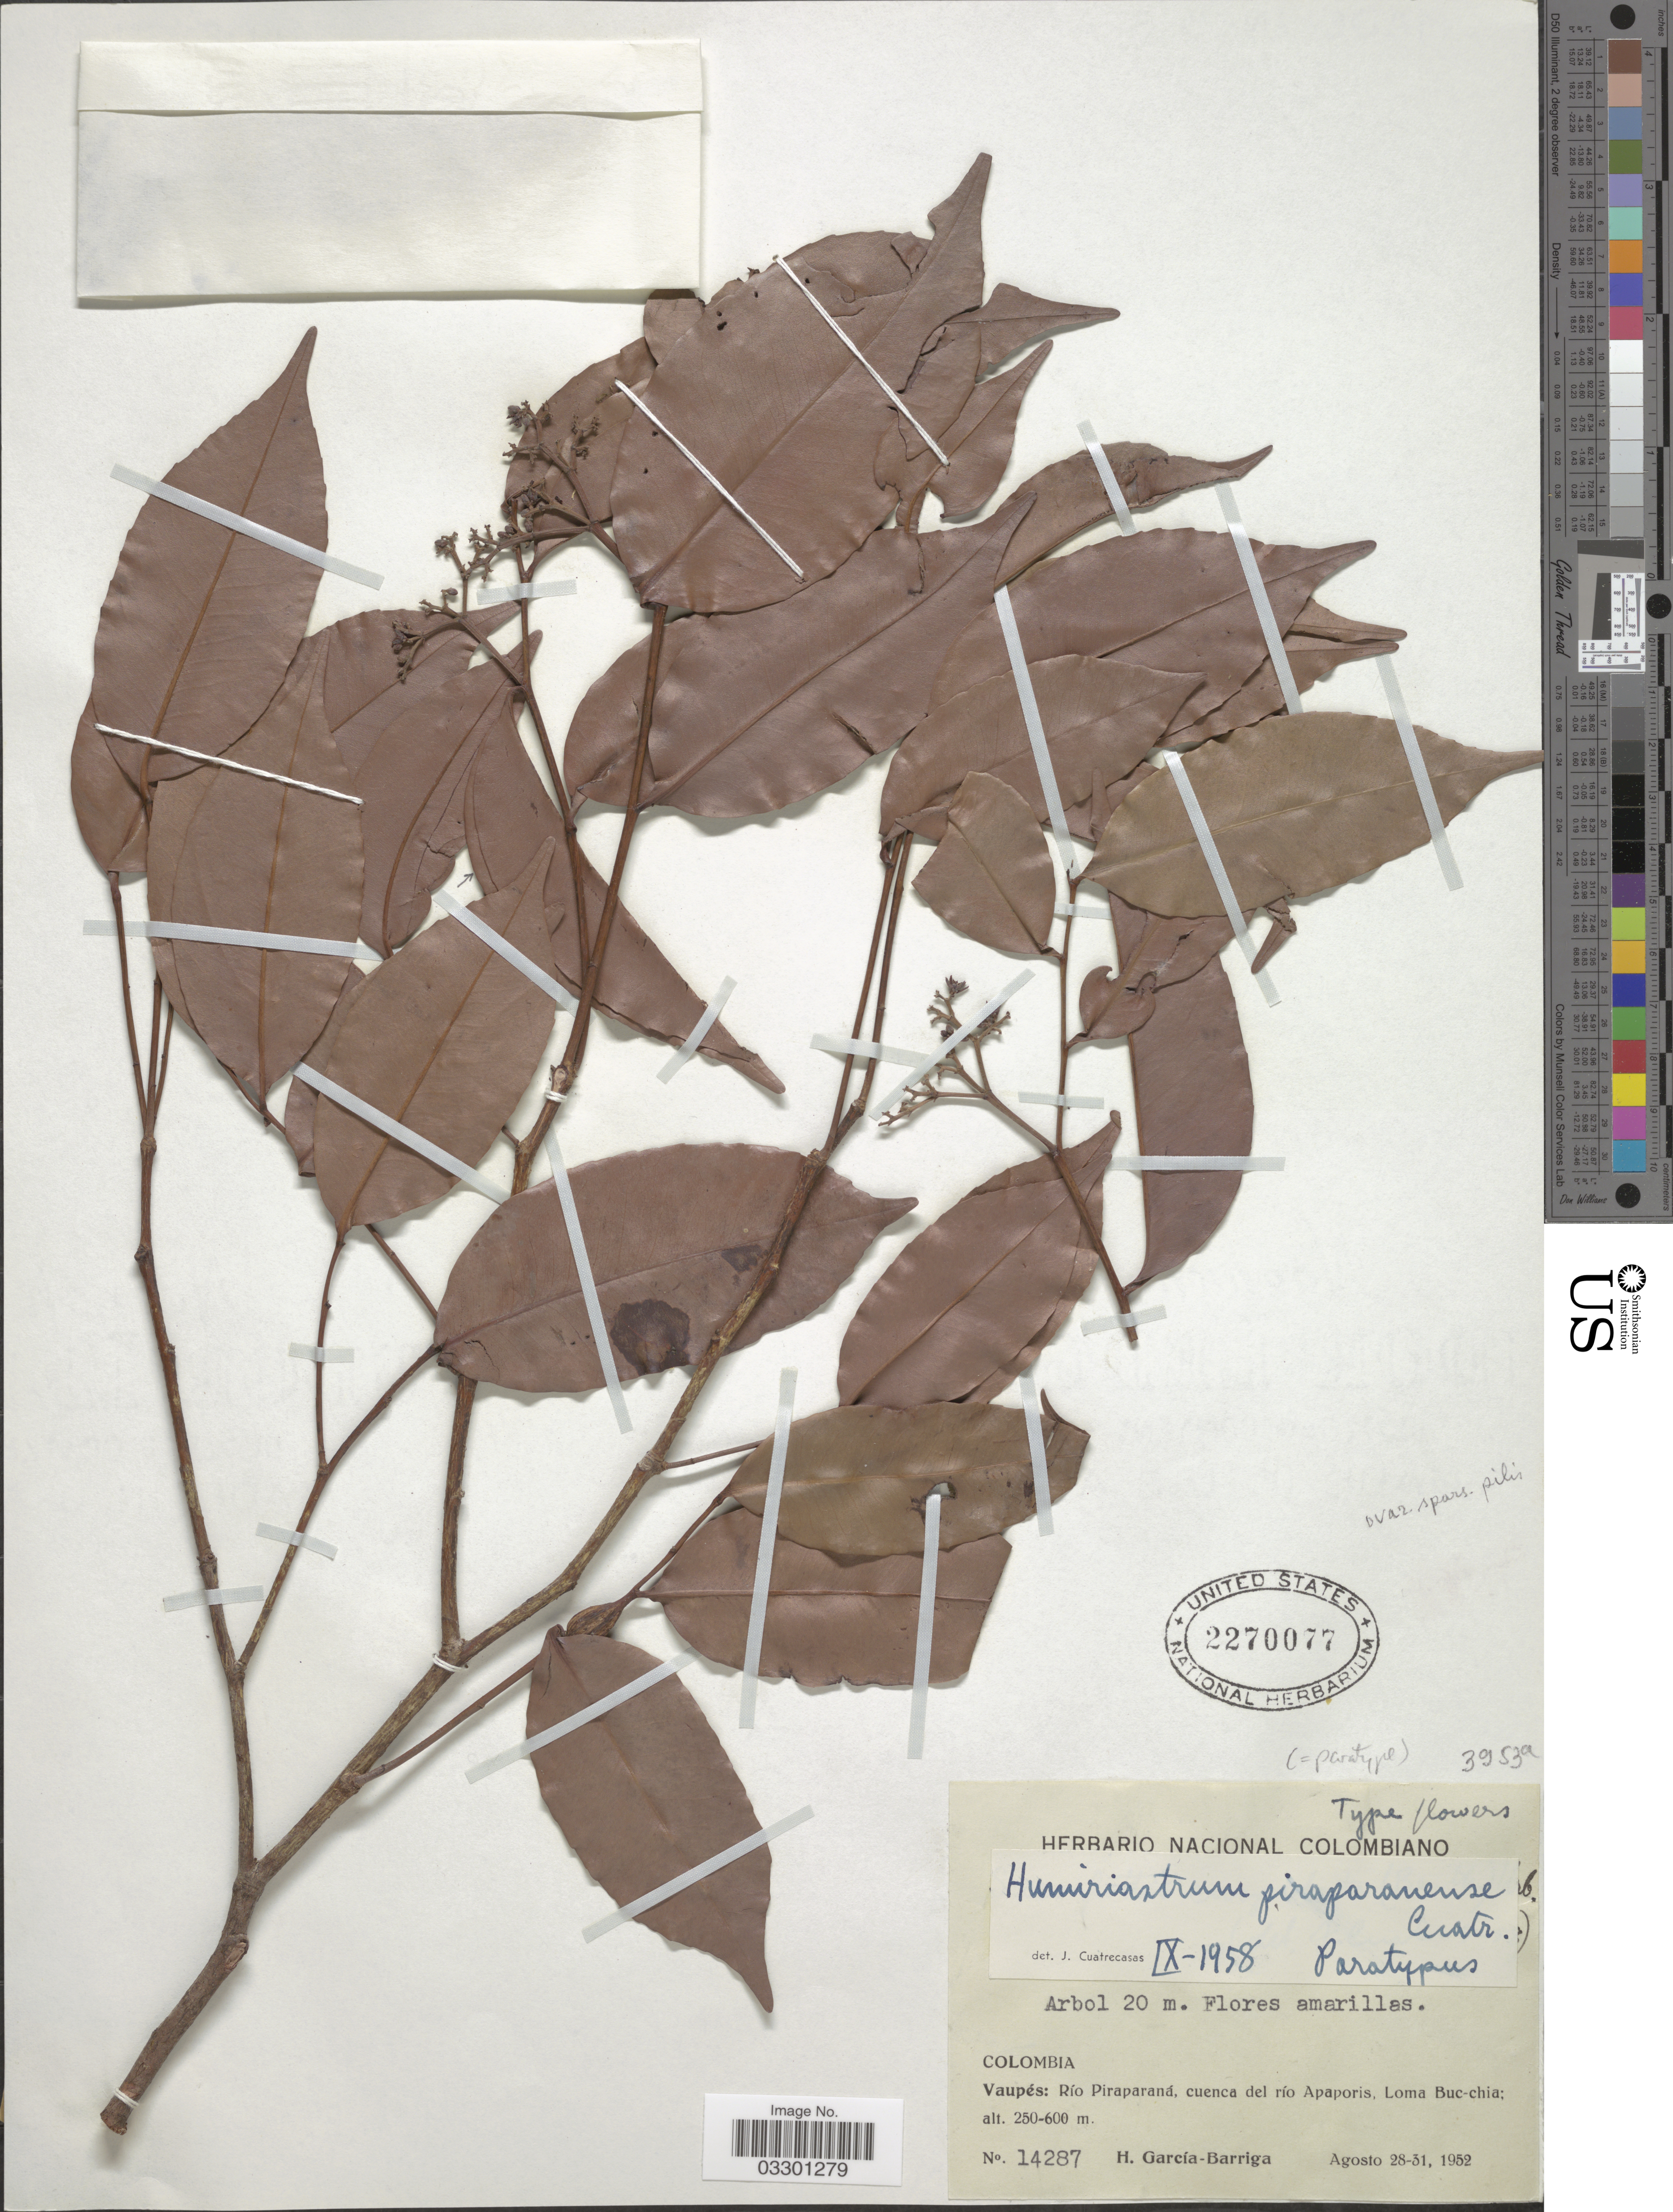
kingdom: Plantae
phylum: Tracheophyta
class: Magnoliopsida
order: Malpighiales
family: Humiriaceae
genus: Humiriastrum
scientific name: Humiriastrum piraparanense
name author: Cuatrec.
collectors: H. García Barriga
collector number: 14287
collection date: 1952-08-28/1952-08-31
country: Colombia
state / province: Vaupés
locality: Vaupés: Río Piraparaná, cuenca del río Apaporis, Loma Buc-chia.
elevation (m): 250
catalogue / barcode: US 2270077